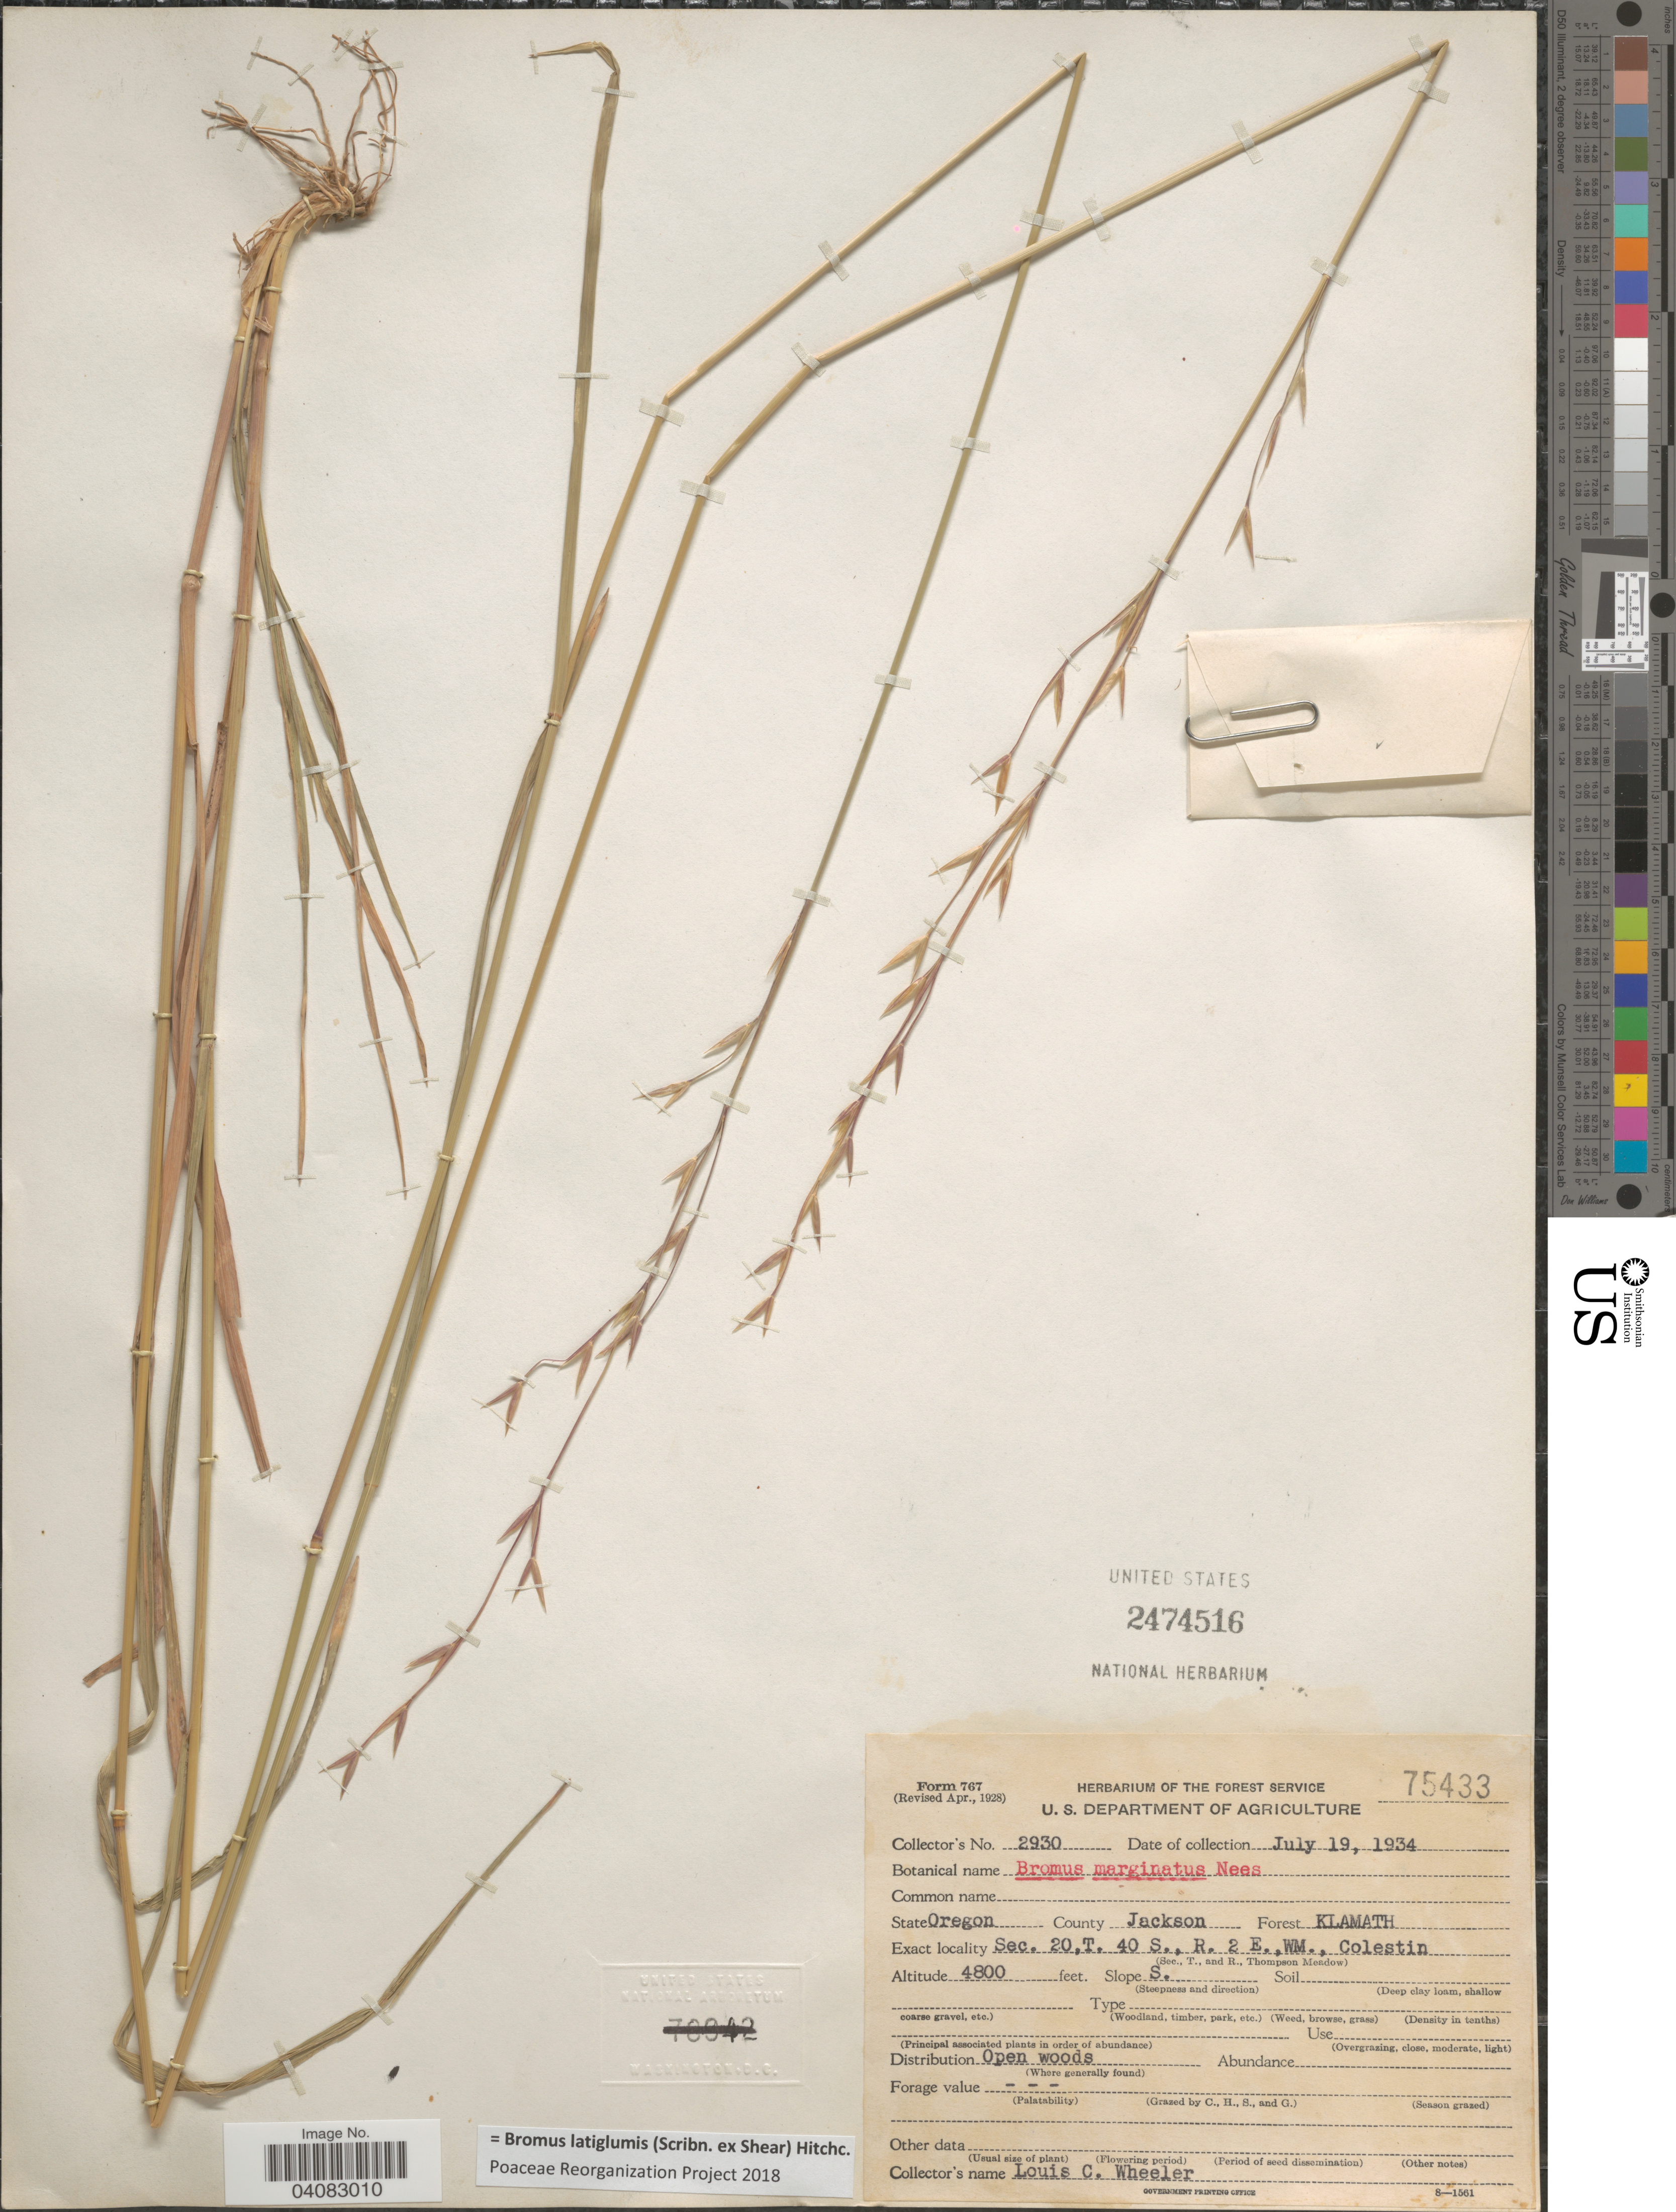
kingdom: Plantae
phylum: Tracheophyta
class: Liliopsida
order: Poales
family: Poaceae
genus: Bromus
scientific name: Bromus latiglumis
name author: (Scribn. ex Shear) Hitchc.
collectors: L. C. Wheeler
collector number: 2930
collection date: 1934-07-19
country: United States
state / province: Oregon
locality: County Jackson, Forest Klamath. Sec, 20, T. 40S., R.2E., Wm., Colestin.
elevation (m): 1463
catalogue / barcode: US 2474516